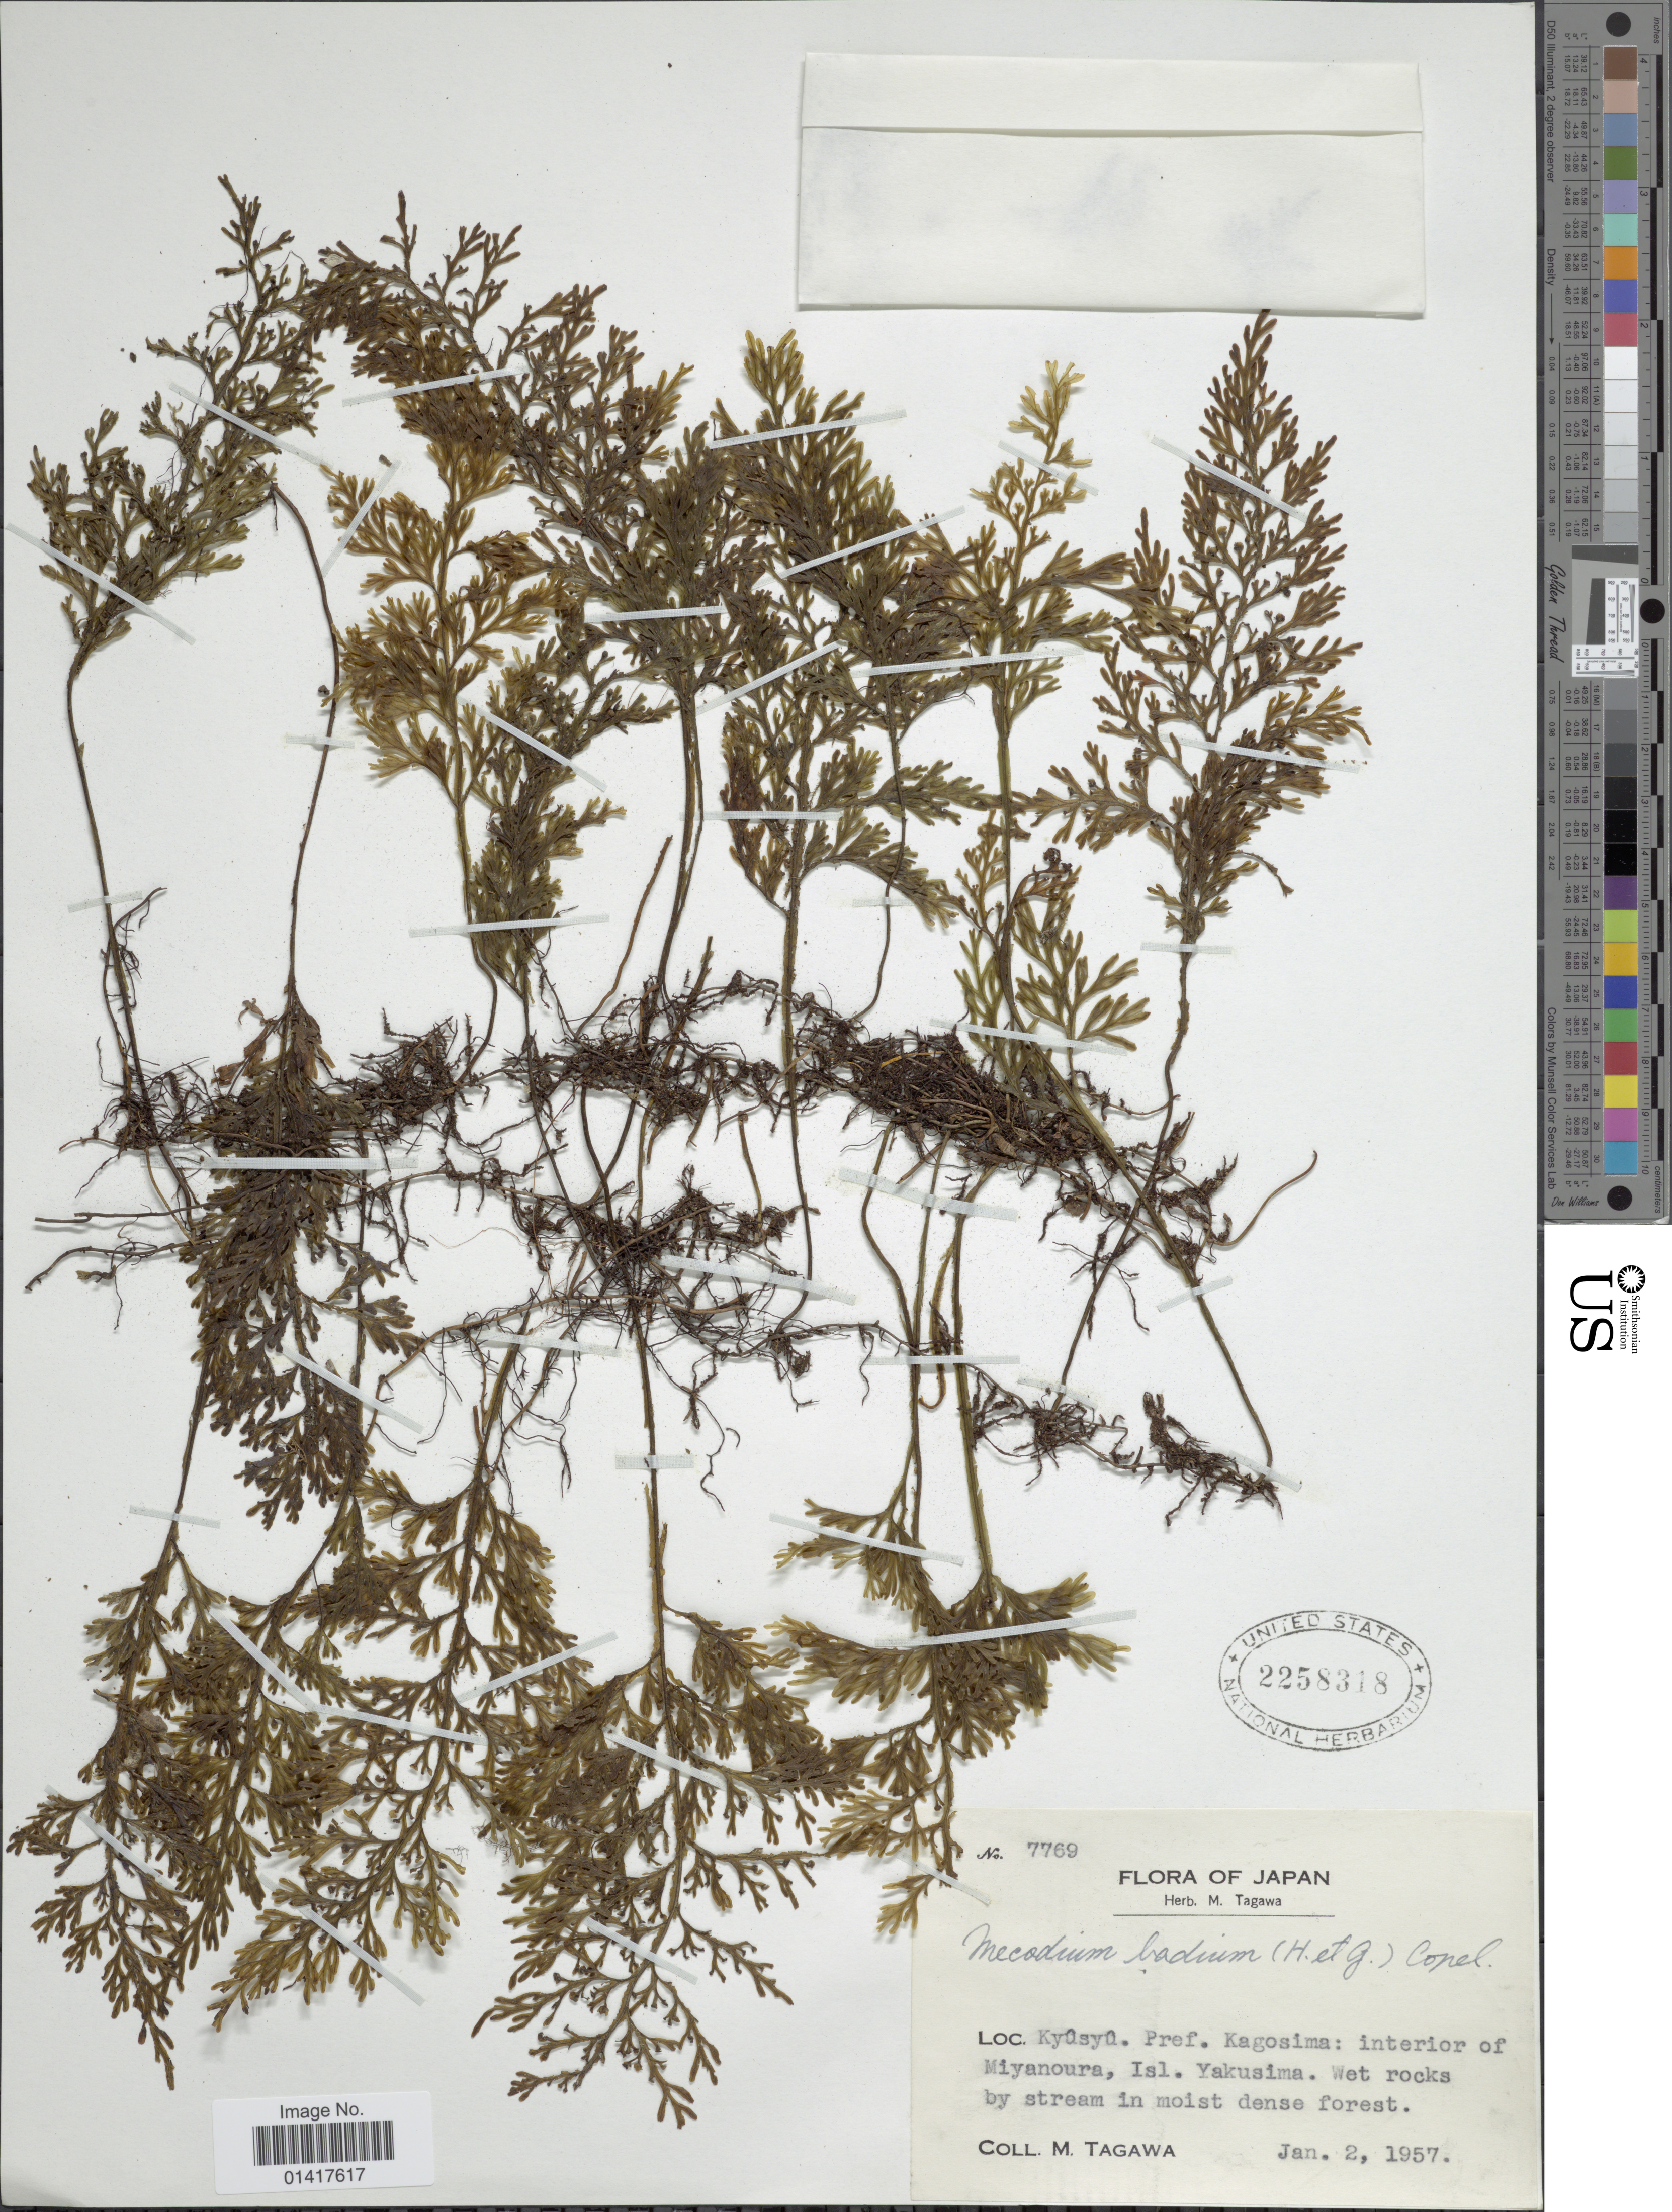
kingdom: Plantae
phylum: Tracheophyta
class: Polypodiopsida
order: Hymenophyllales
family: Hymenophyllaceae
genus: Hymenophyllum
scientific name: Hymenophyllum badium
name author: Hook. & Grev.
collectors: M. Tagawa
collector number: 7769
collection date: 1957-01-02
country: Japan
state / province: Kagosima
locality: Kyusyu. Pref. Kagosima: interior of MIyanoura, Isl. Yakushima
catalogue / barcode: US 2258318